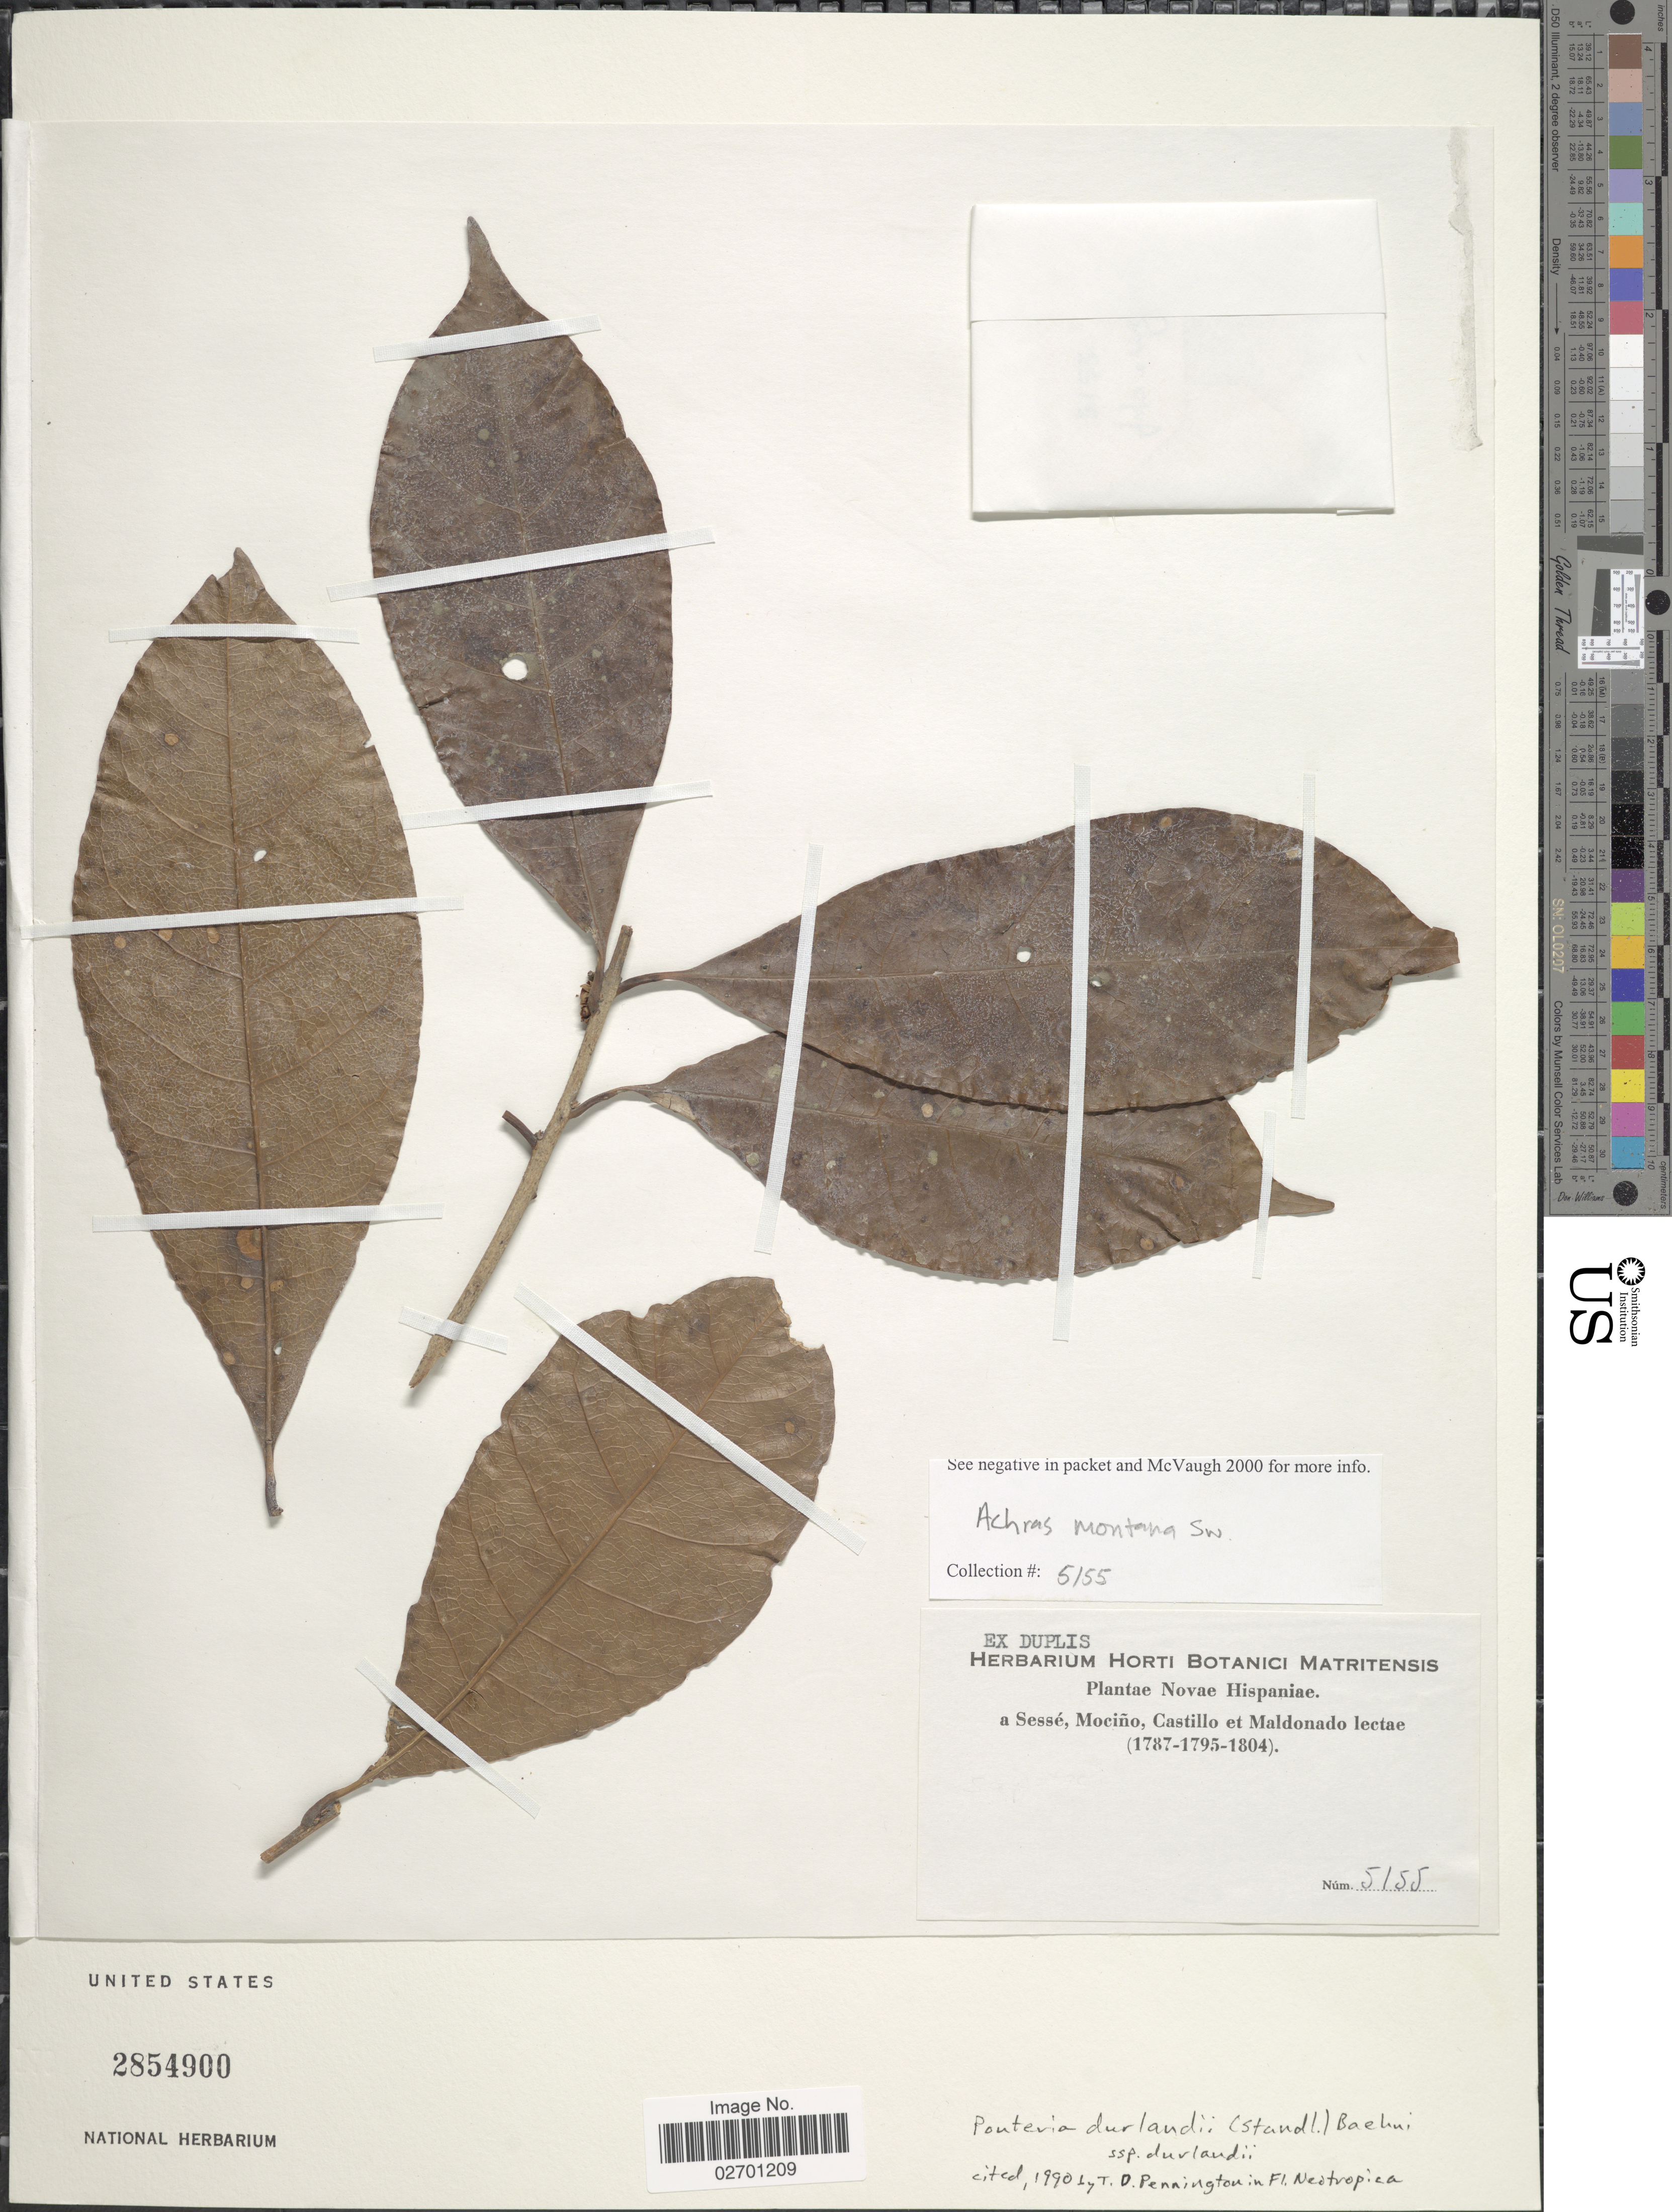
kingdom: Plantae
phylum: Tracheophyta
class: Magnoliopsida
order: Ericales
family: Sapotaceae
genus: Pouteria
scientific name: Pouteria durlandii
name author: (Standl.) Baehni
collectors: Sessé, --, Mociño, Castillo, -- & Maldonado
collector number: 5155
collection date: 1787/1804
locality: Novae Hispaniae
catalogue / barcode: US 2854900